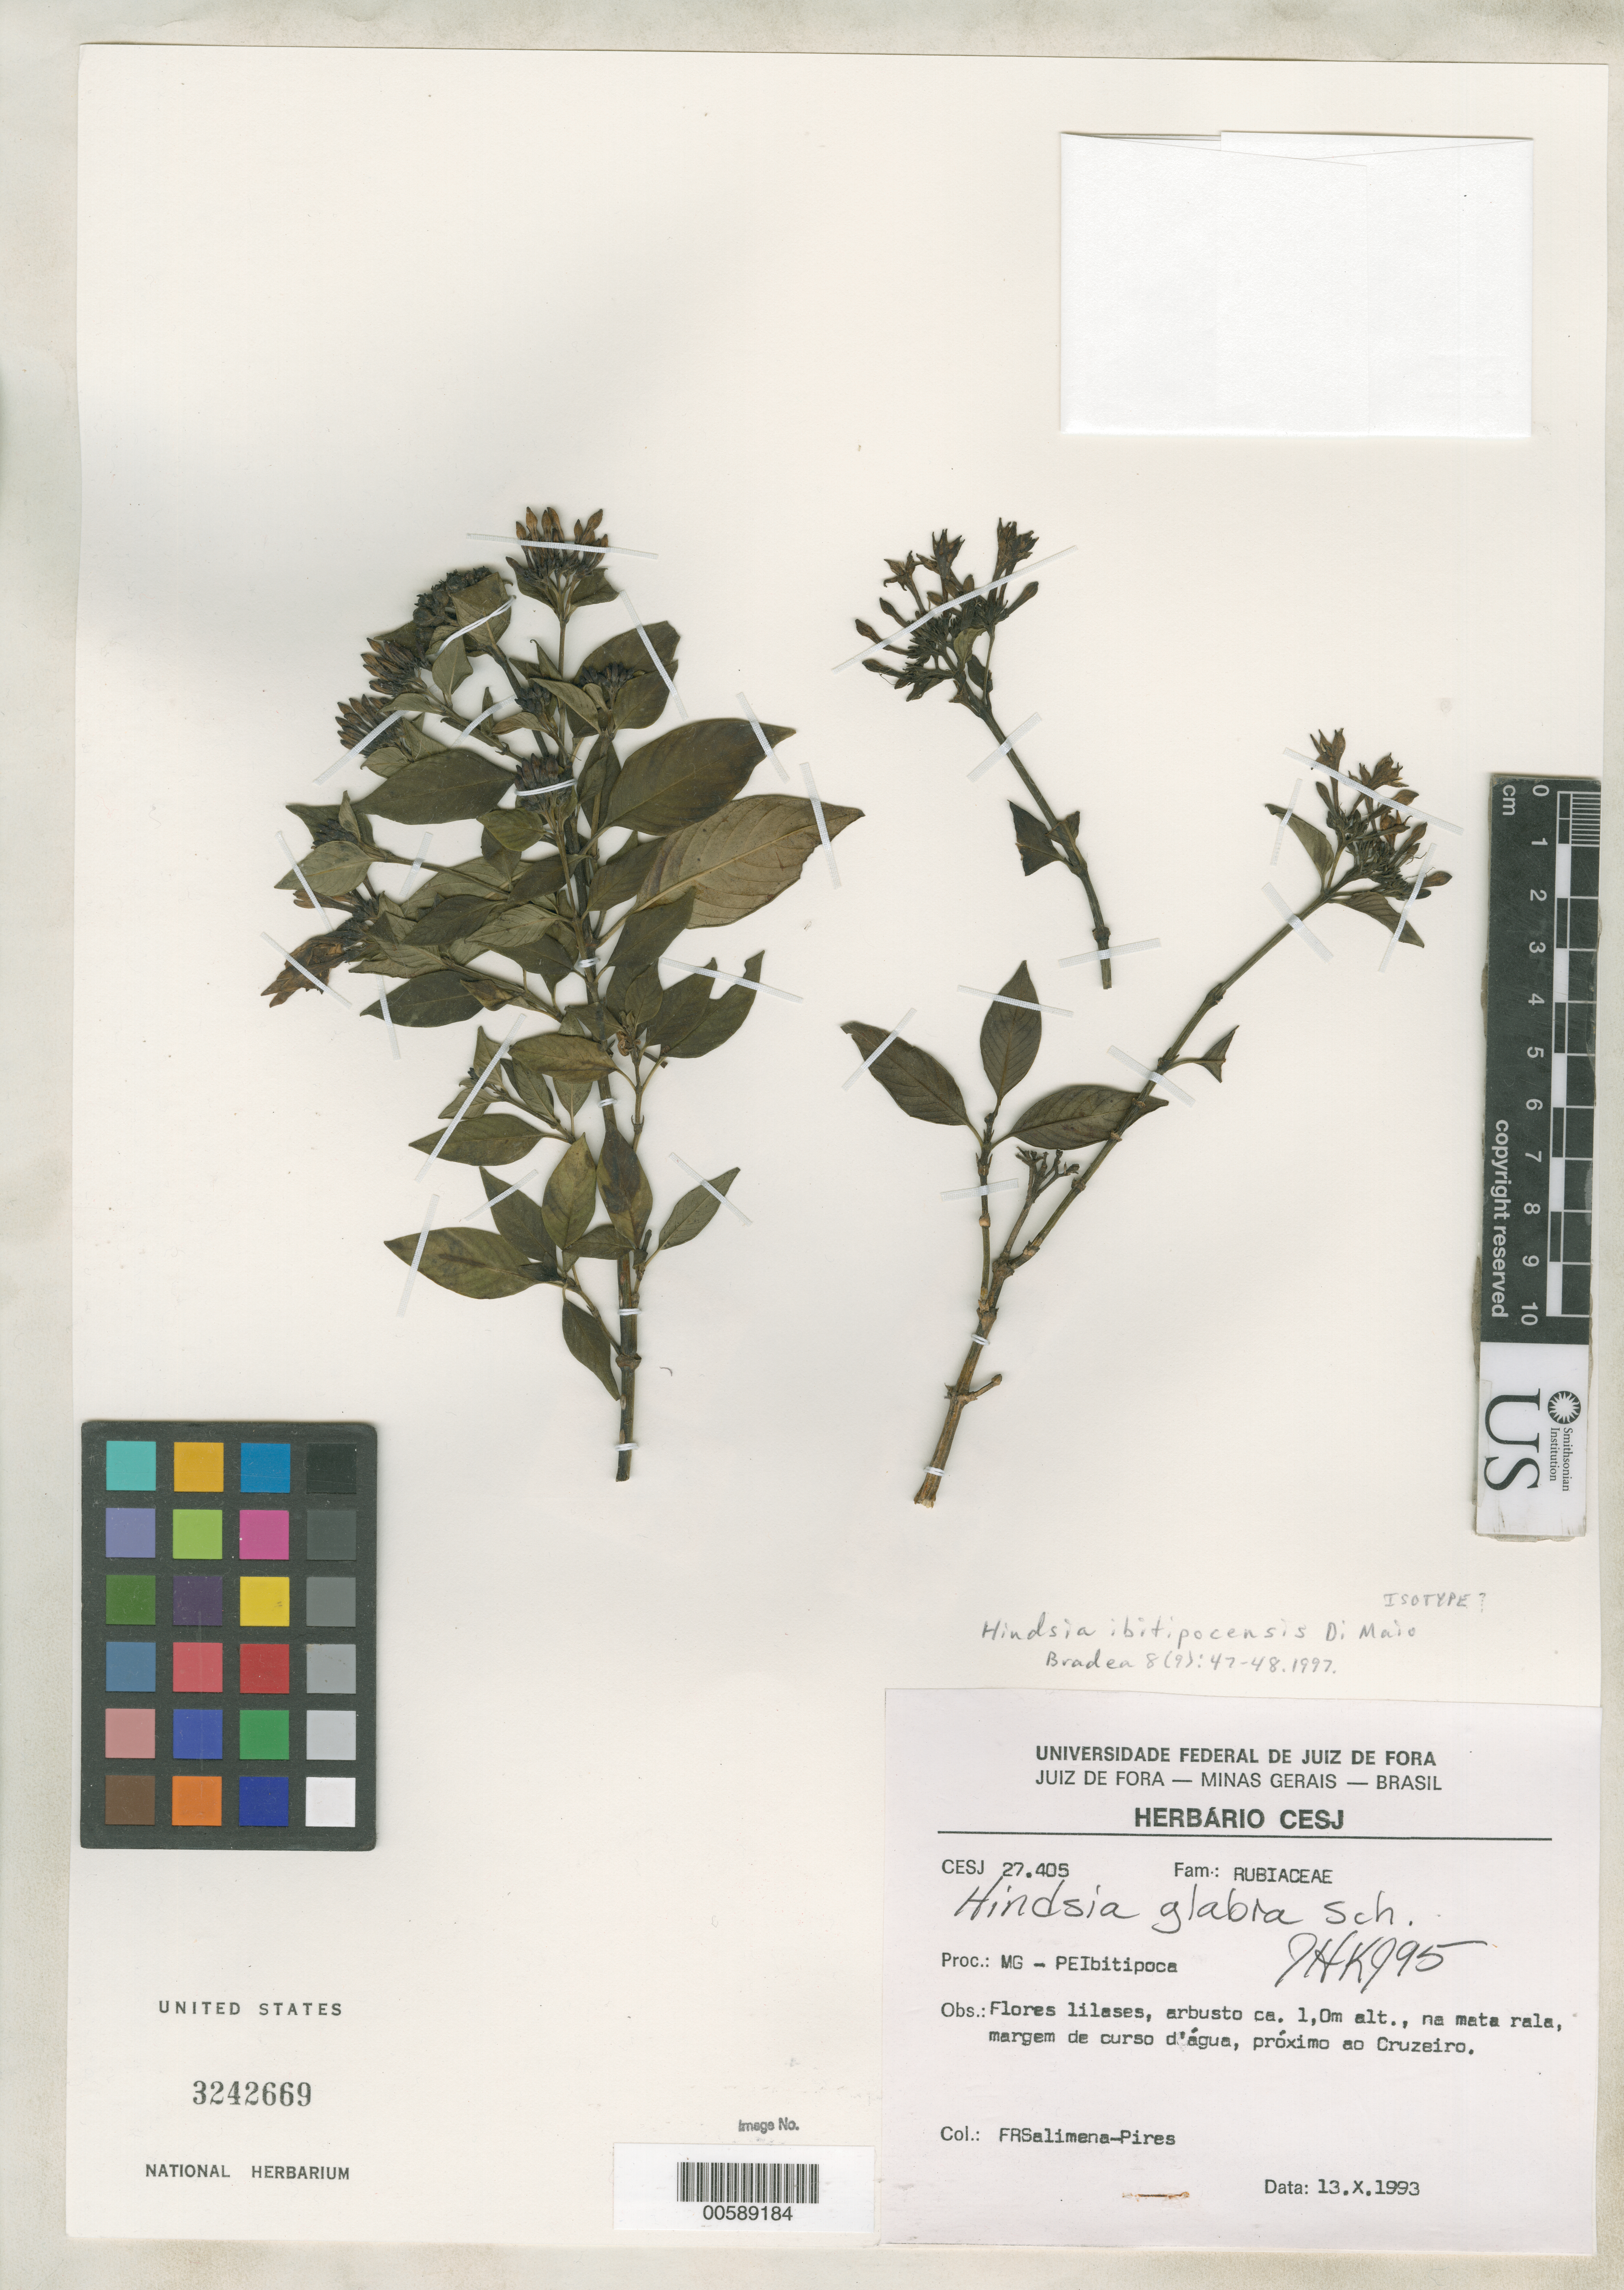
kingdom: Plantae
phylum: Tracheophyta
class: Magnoliopsida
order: Gentianales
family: Rubiaceae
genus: Hindsia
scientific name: Hindsia ibitipocensis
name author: Di Maio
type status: Possible Isotype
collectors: F. R. Salimena-Pires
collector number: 27405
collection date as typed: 13 Oct 1993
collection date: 1993-10-13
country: Brazil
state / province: Minas Gerais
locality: Margem de Curso d'Agua, proximo ao Cruzeiro, parque Estadual de Ibitip.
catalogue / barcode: US 3242669